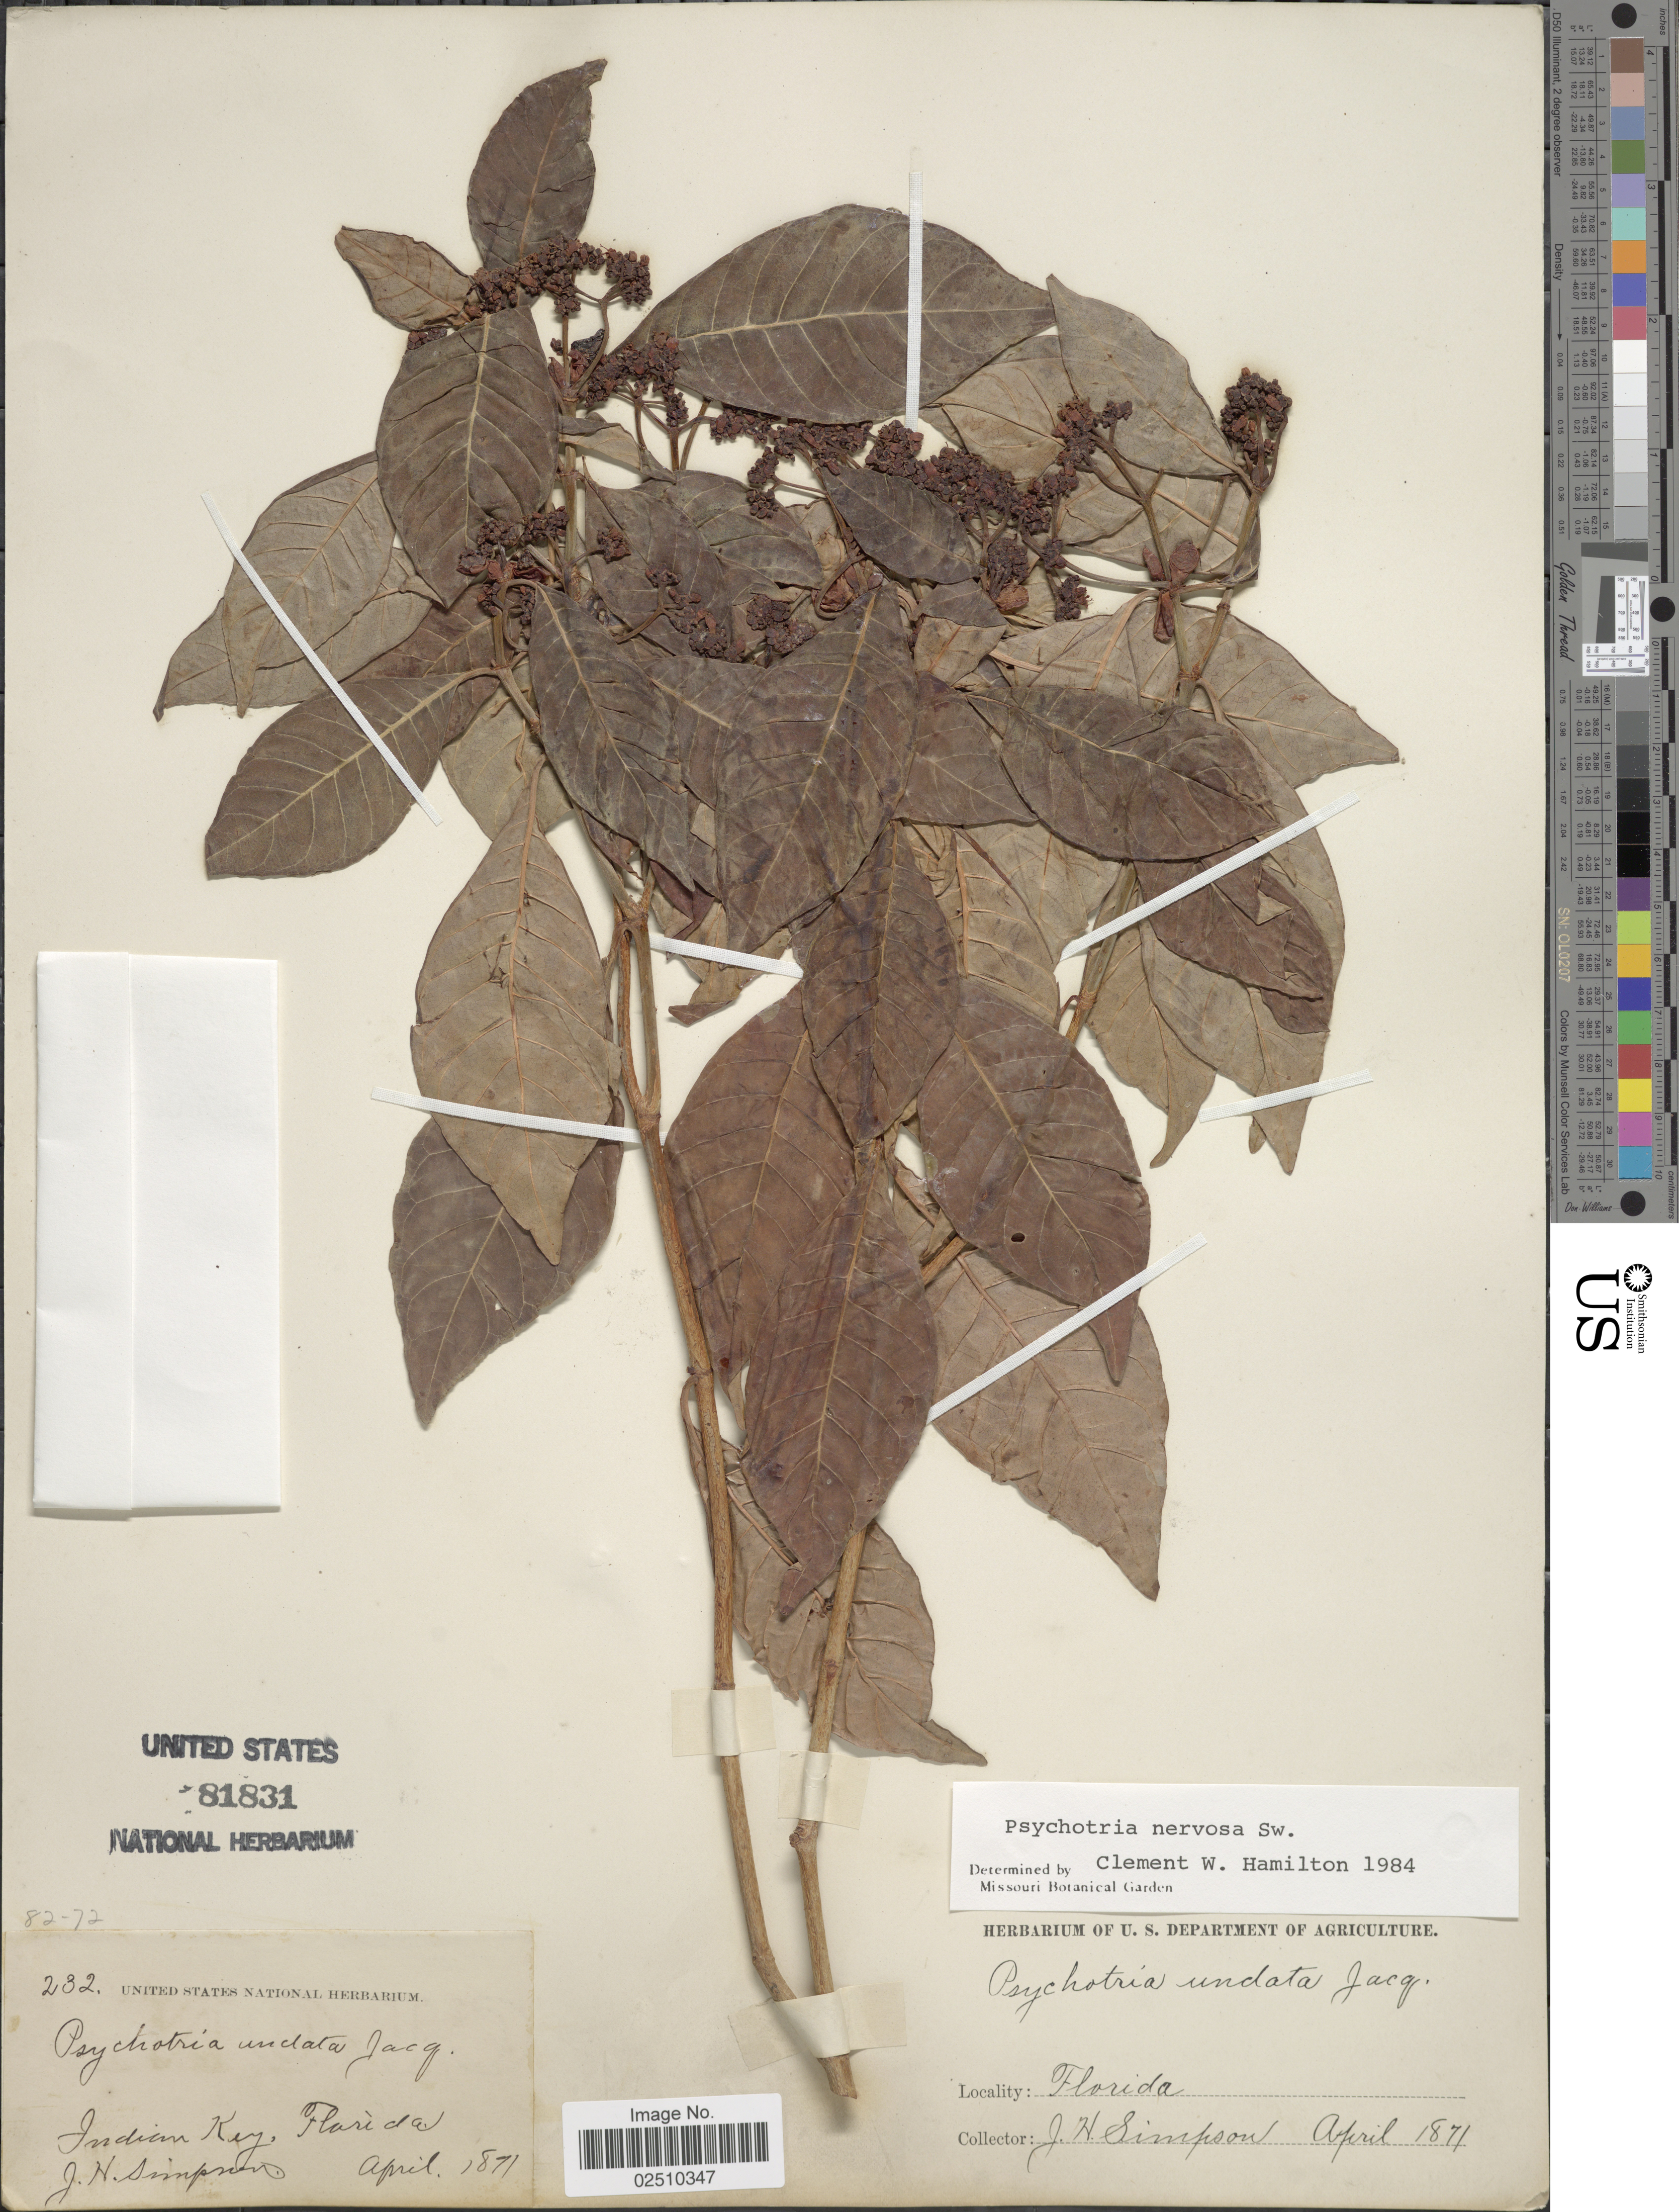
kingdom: Plantae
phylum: Tracheophyta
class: Magnoliopsida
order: Gentianales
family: Rubiaceae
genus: Psychotria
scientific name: Psychotria nervosa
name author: Sw.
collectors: J. H. Simpson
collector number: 232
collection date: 1871-04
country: United States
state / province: Florida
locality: Indian Key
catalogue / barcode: US 81831